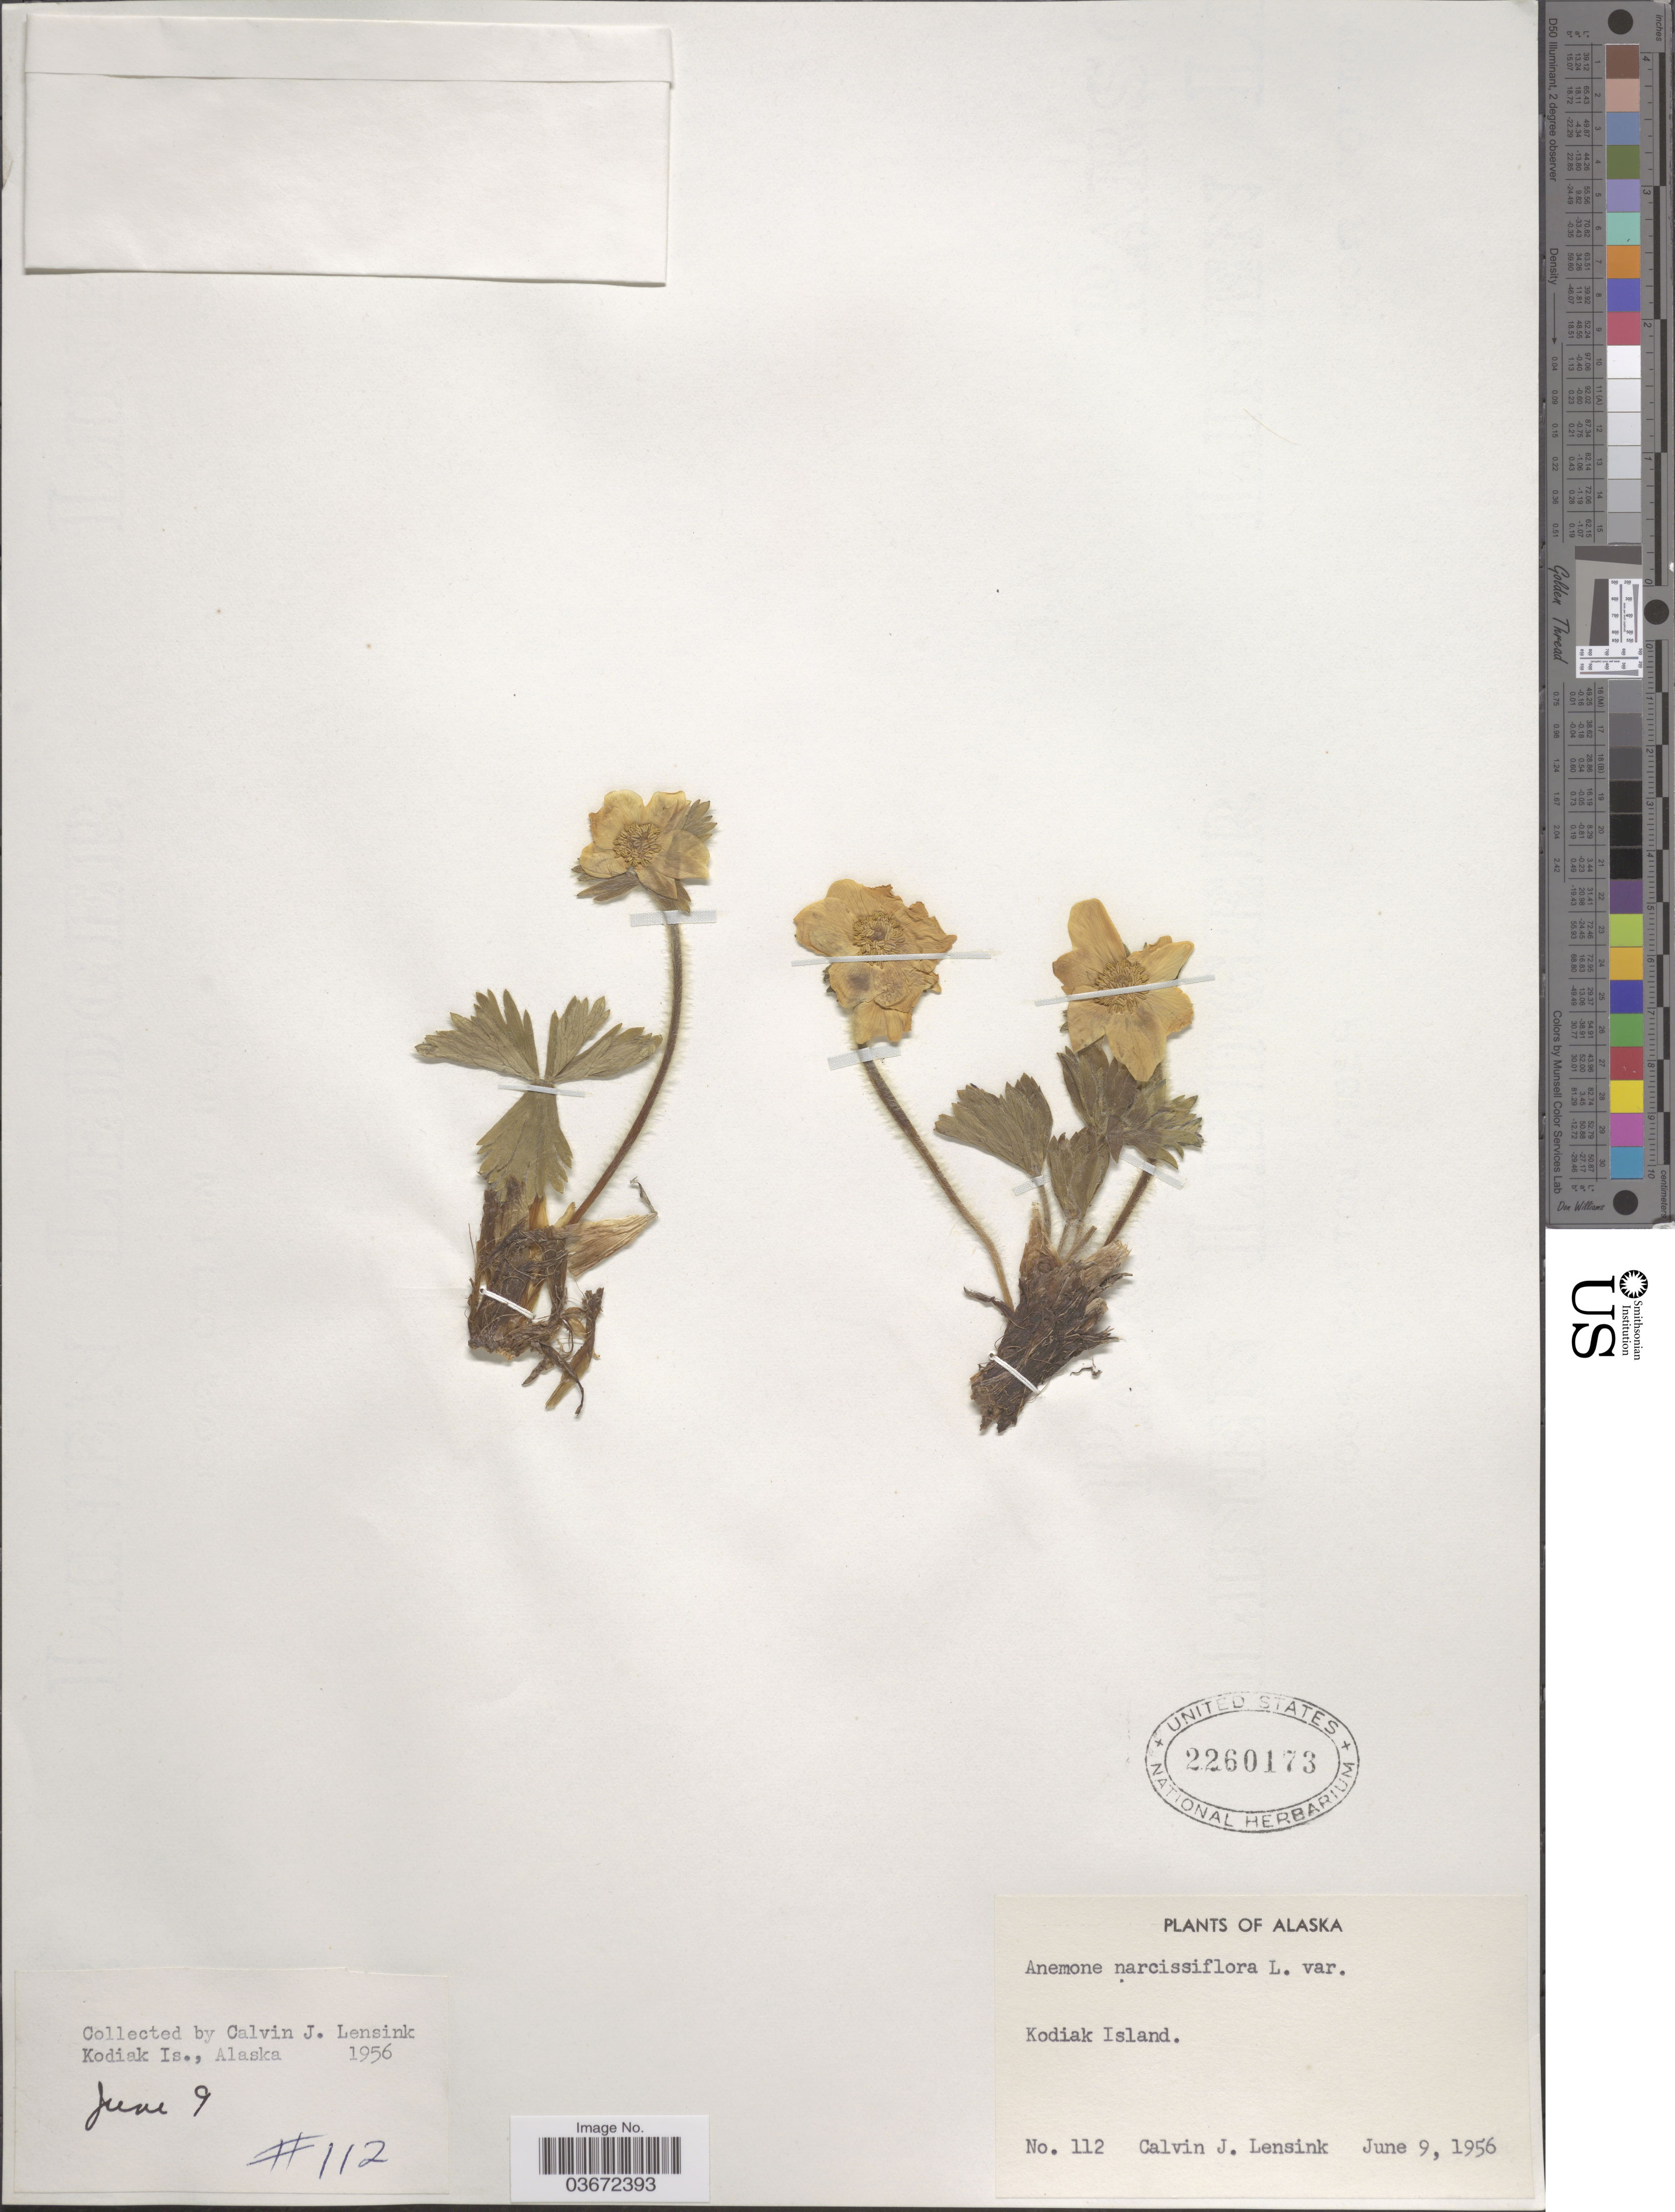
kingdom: Plantae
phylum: Tracheophyta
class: Magnoliopsida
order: Ranunculales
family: Ranunculaceae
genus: Anemone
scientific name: Anemone narcissiflora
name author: L.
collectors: C. Lensink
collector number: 112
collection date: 1956-06-09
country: United States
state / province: Alaska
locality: Kodiak Island.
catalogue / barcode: US 2260173